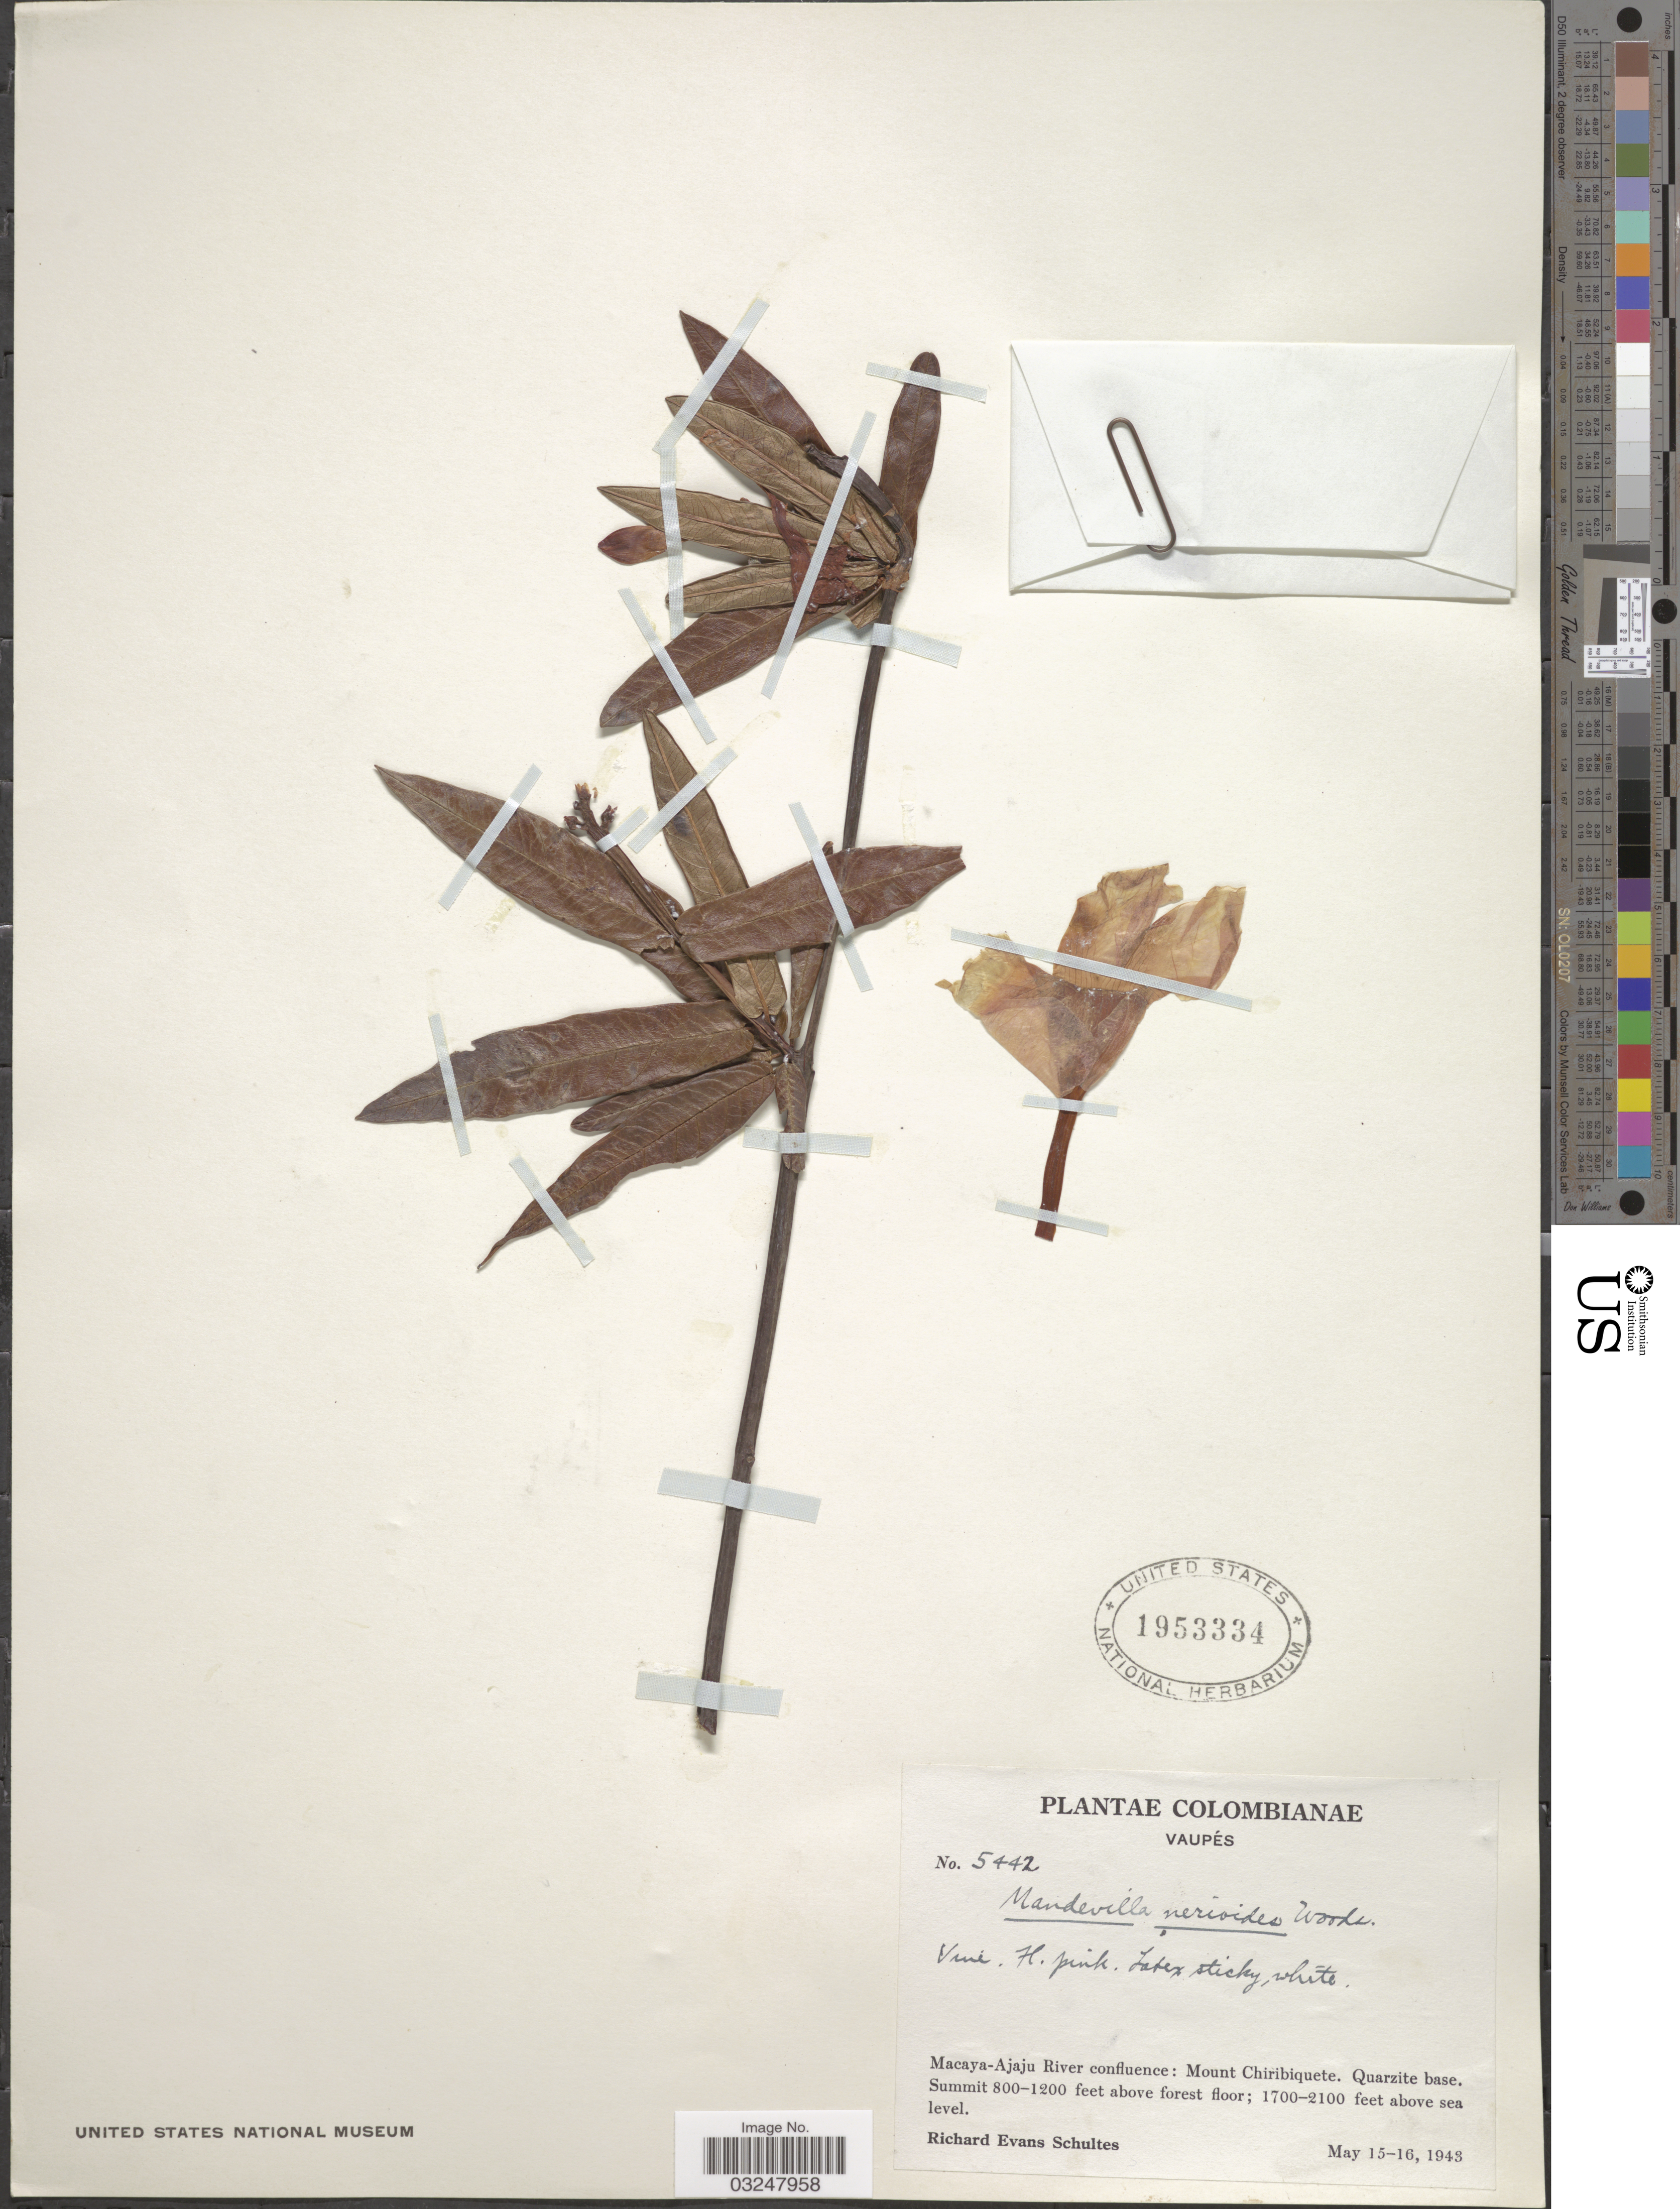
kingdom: Plantae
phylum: Tracheophyta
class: Magnoliopsida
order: Gentianales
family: Apocynaceae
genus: Mandevilla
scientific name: Mandevilla nerioides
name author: Woodson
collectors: R. E. Schultes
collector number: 5442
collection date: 1943-05-15/1943-05-16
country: Colombia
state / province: Vaupés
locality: Macaya-Ajaju River confluence: Mount Chiribiquete, Quarzite base.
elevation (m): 244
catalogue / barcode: US 1953334